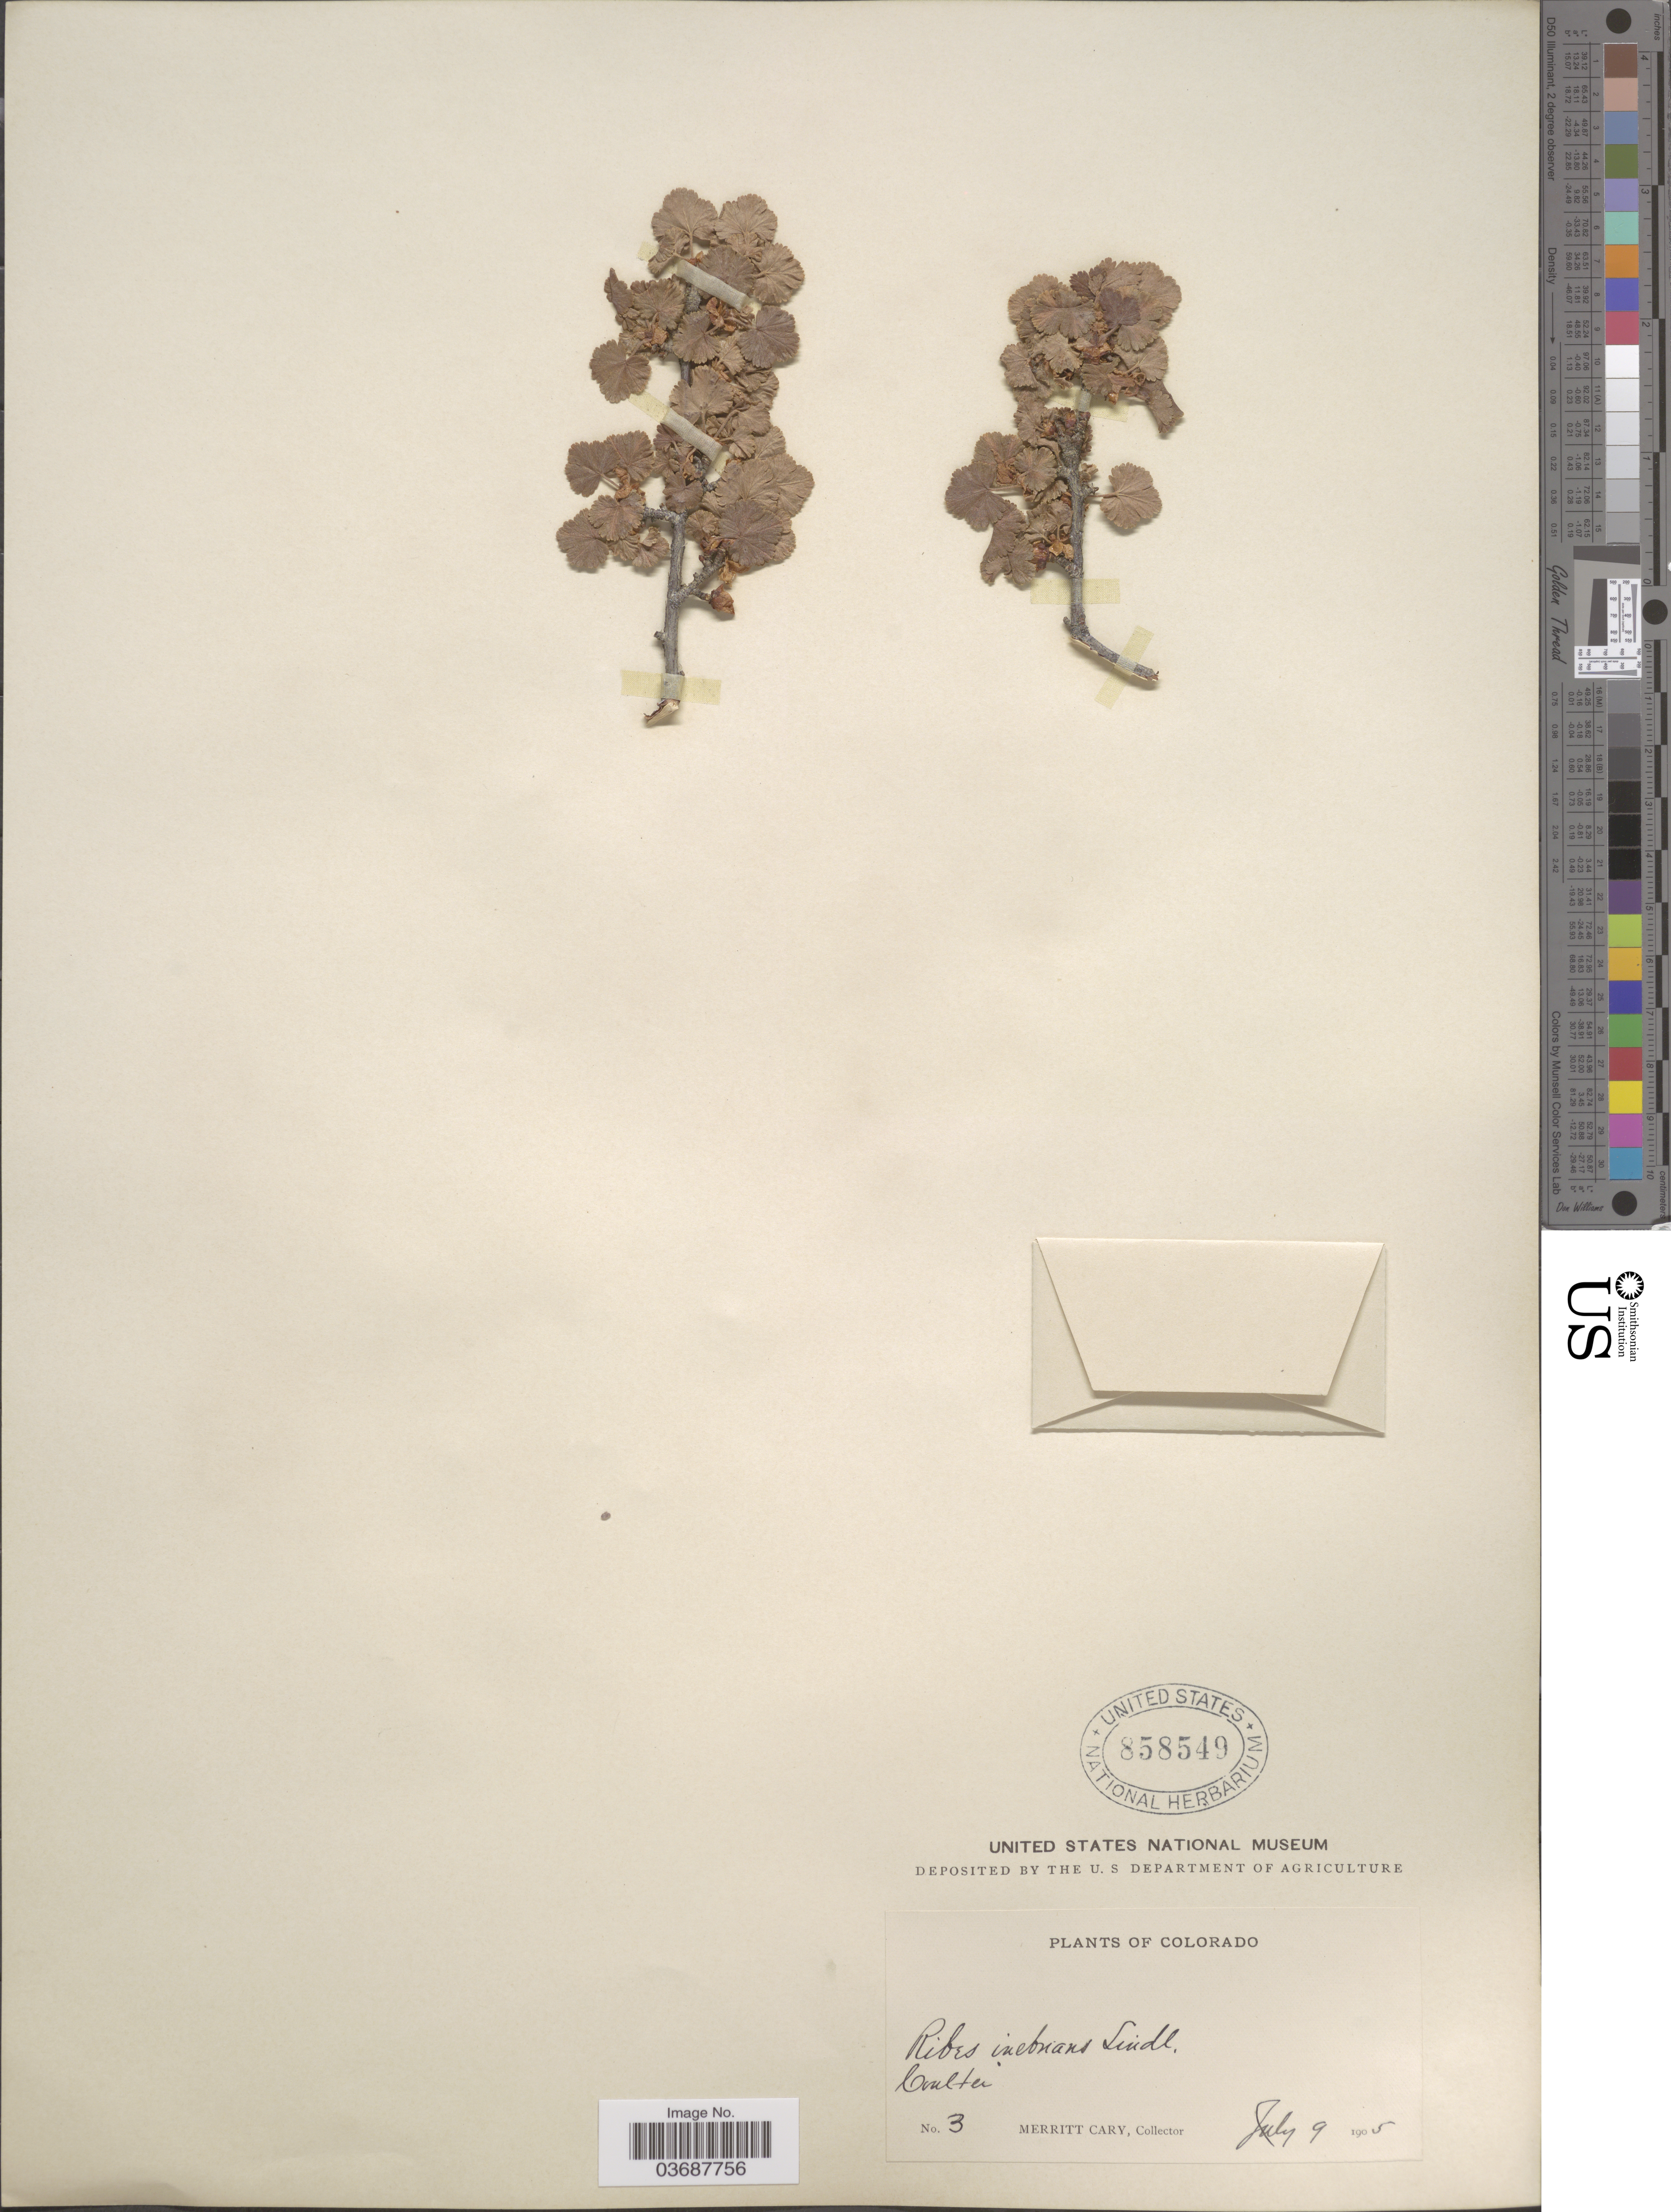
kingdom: Plantae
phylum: Tracheophyta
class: Magnoliopsida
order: Saxifragales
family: Grossulariaceae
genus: Ribes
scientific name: Ribes inebrians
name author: Lindl.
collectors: M. Cary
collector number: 3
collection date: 1905-07-09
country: United States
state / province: Colorado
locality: Coulter.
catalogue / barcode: US 858549